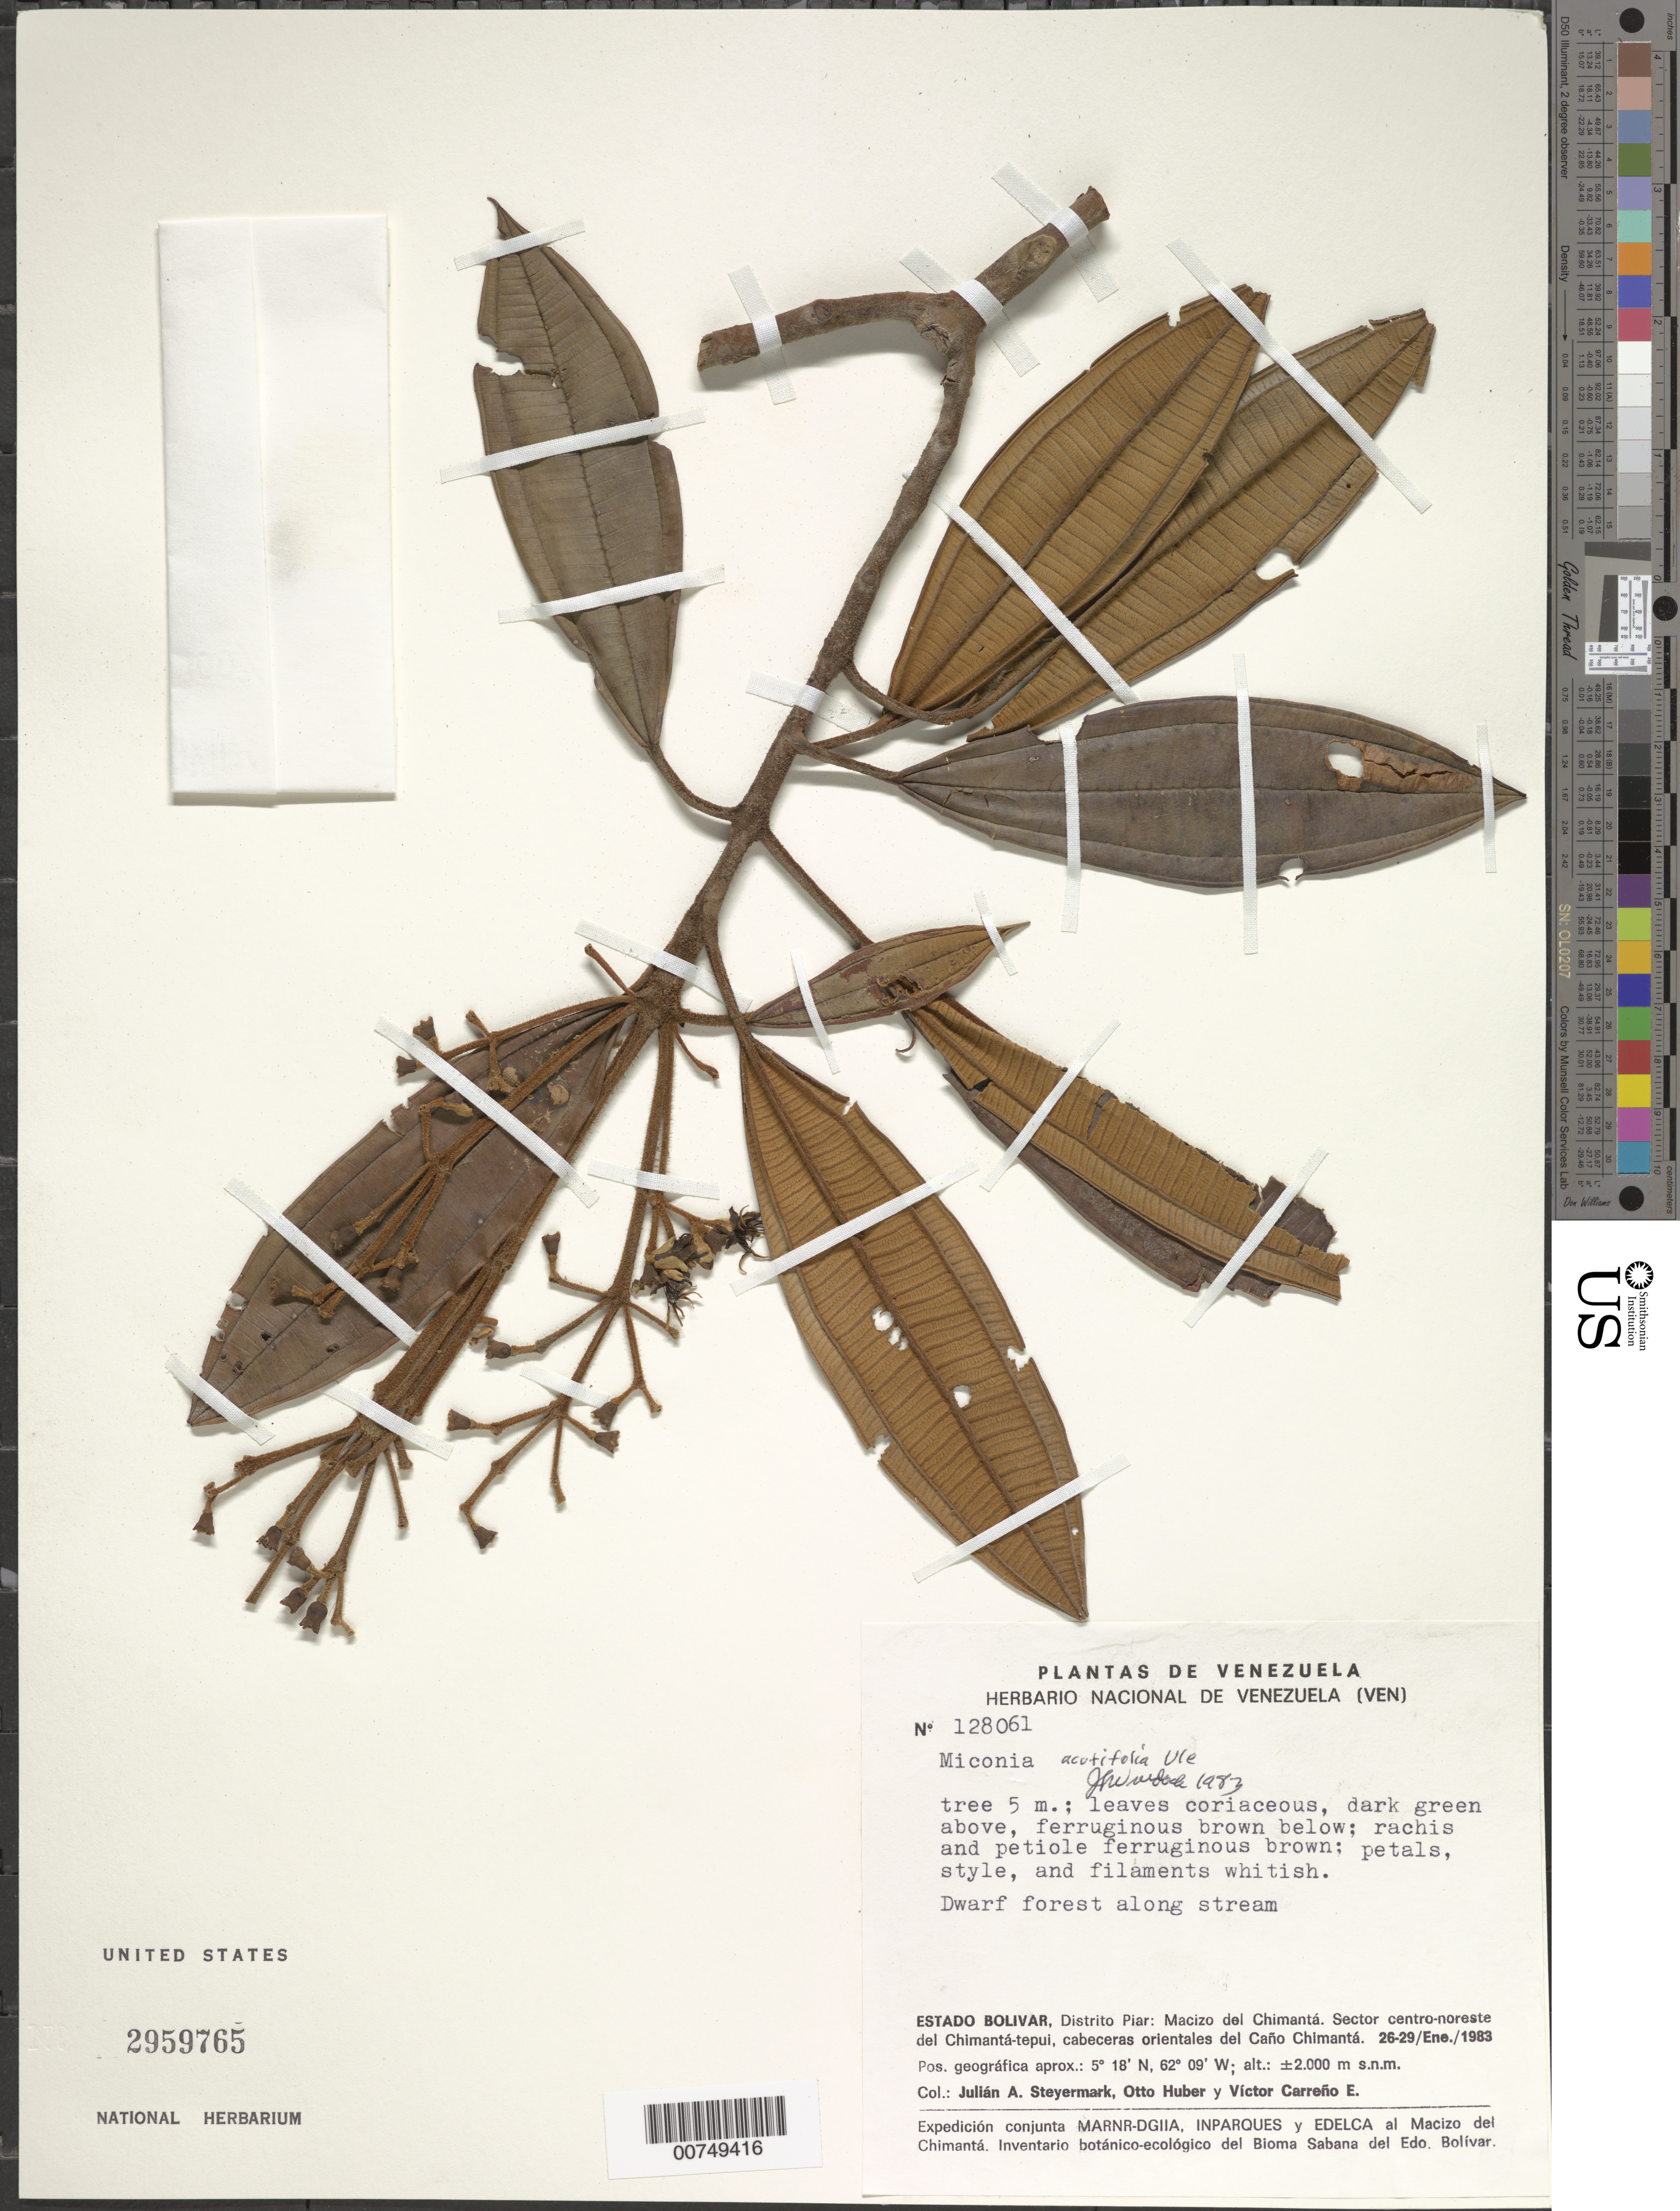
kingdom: Plantae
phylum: Tracheophyta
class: Magnoliopsida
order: Myrtales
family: Melastomataceae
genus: Miconia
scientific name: Miconia acutifolia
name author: Ule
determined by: Wurdack, John J., (US), US (UNITED STATES)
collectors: J. Steyermark, O. Huber & V. Carreño E.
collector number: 128061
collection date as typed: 26-Jan-83 to 29-Jan-83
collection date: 1983-01-26/1983-01-29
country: Venezuela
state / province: Bolívar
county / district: Piar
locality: Macizo del Chimantá, sector centro-noreste del Chimantá-tepuí, cabeceras orientales del Caño Chimantá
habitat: Dwarf forest along stream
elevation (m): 2000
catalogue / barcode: US 2959765